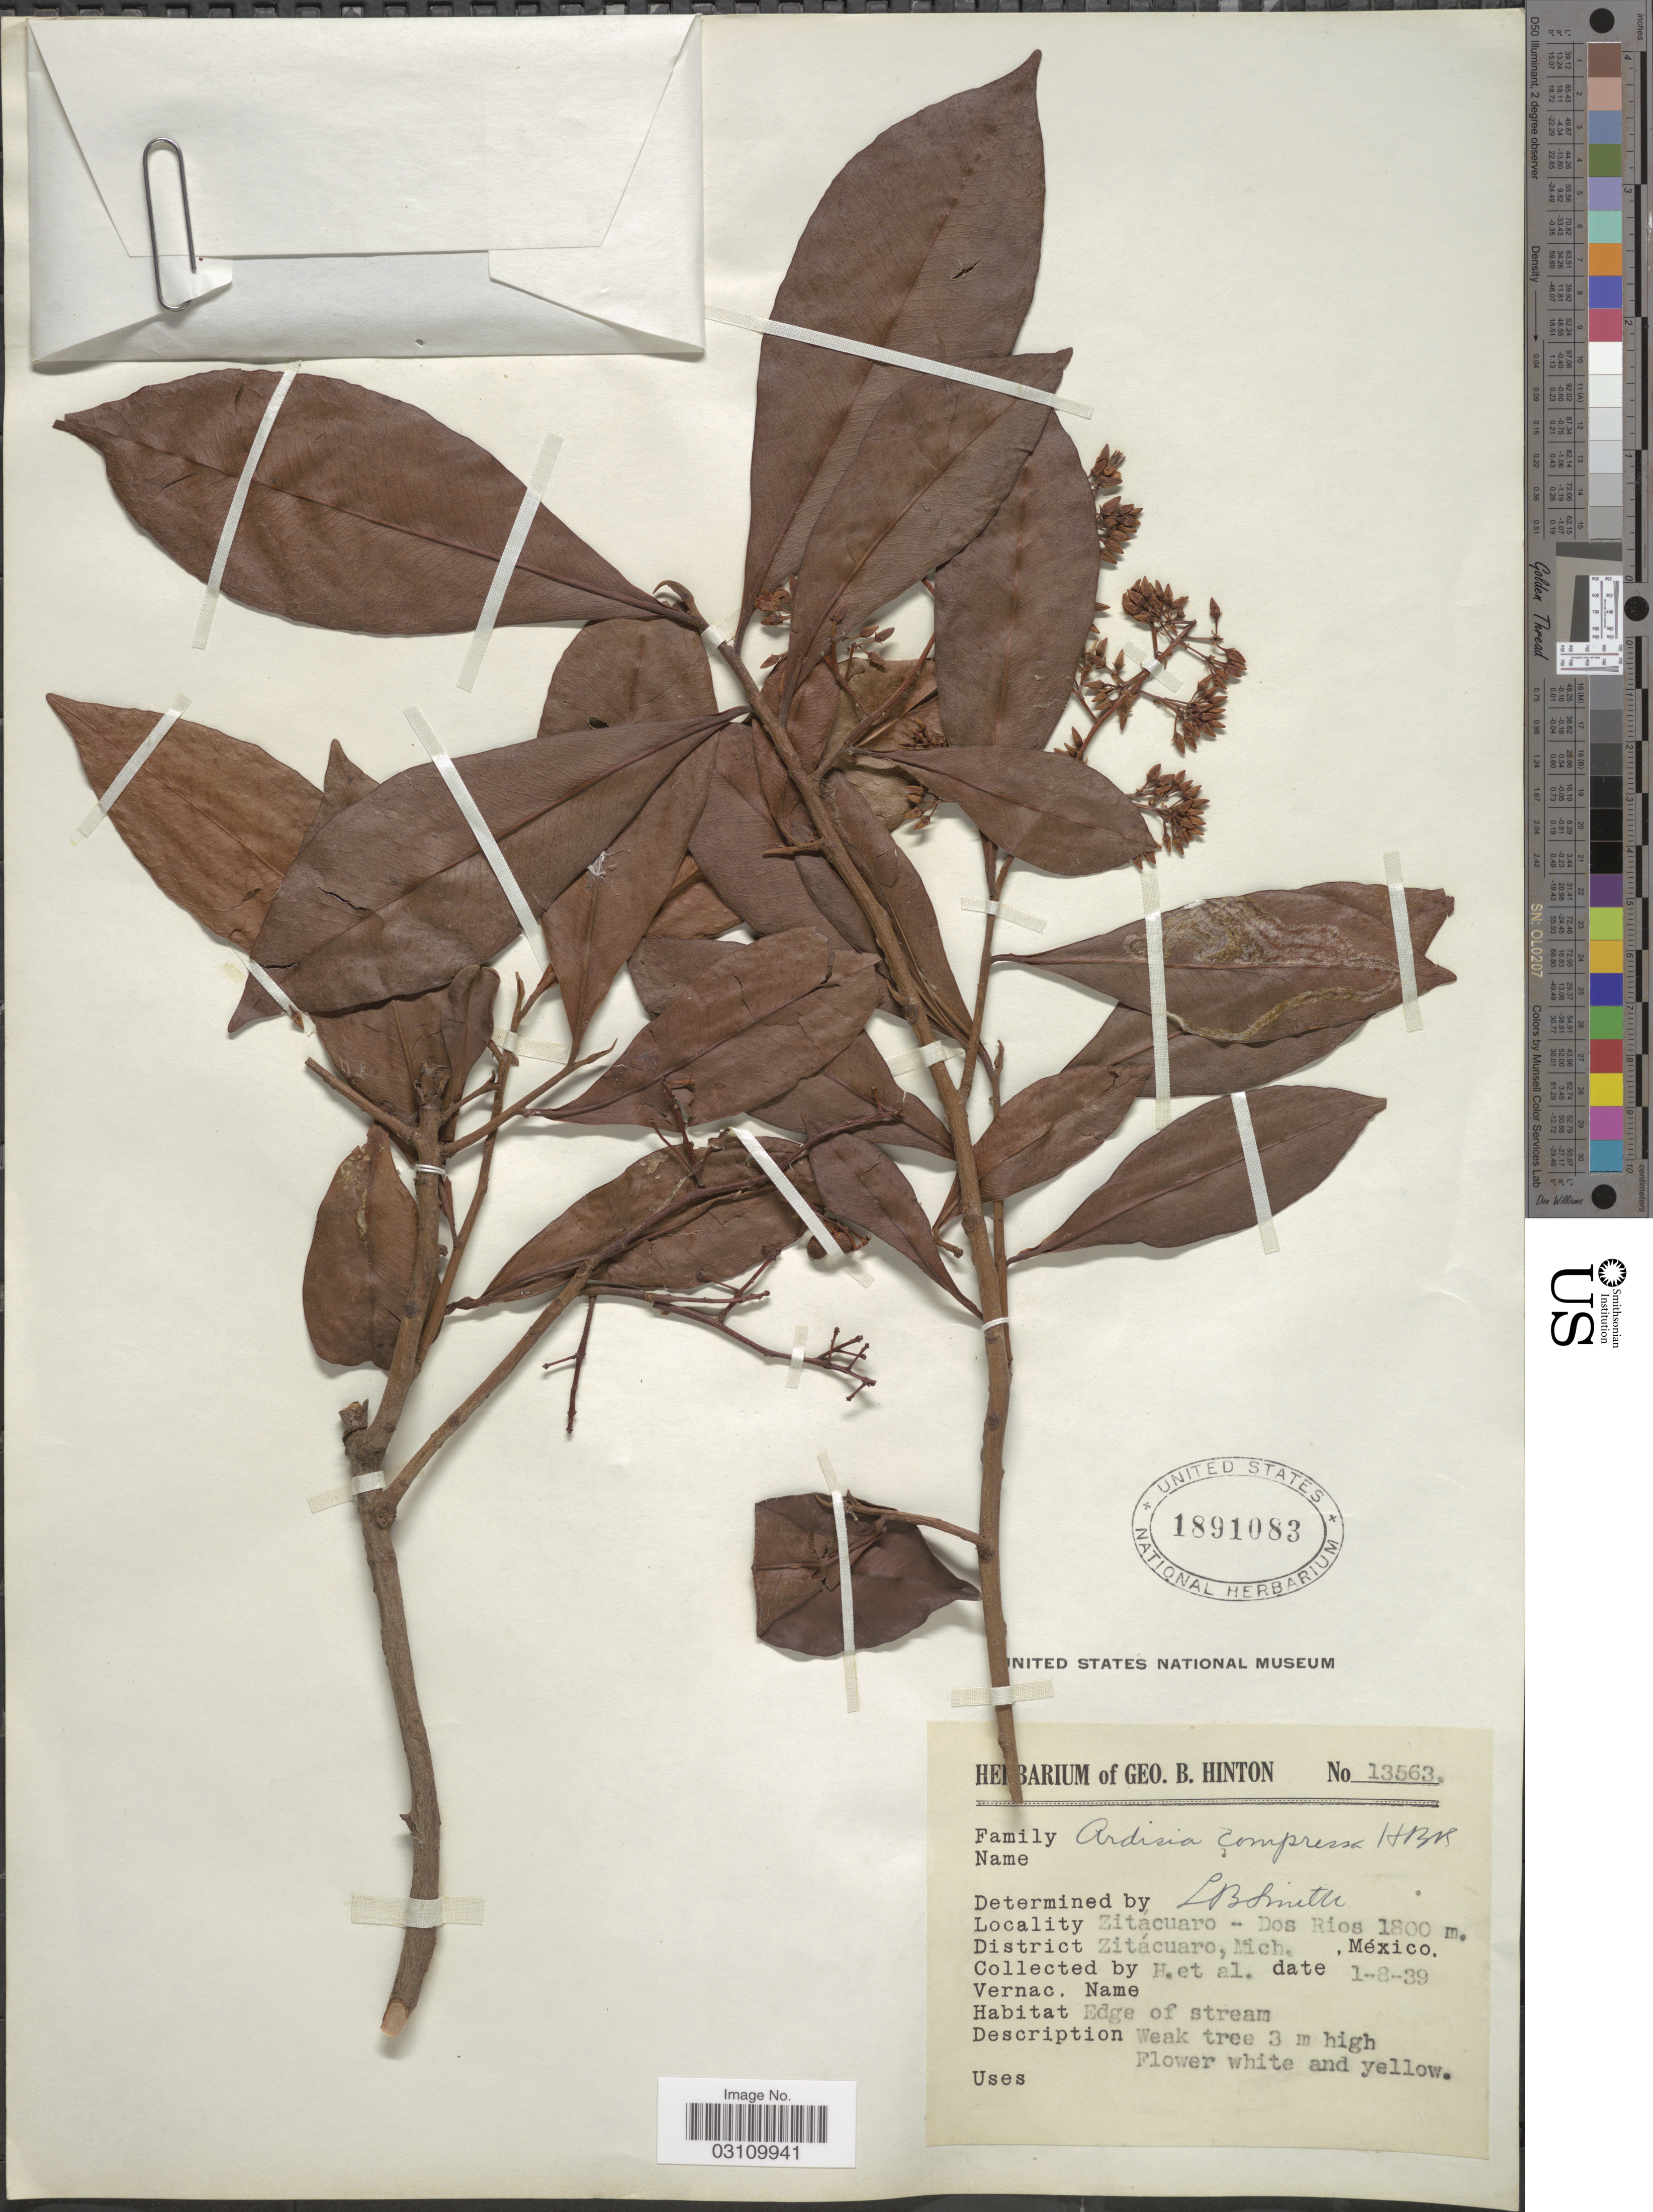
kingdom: Plantae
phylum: Tracheophyta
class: Magnoliopsida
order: Ericales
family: Primulaceae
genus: Ardisia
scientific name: Ardisia compressa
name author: Kunth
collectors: G. B. Hinton & et al.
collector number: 13563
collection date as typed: Transcribed d/m/y: 1/8/39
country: Mexico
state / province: Michoacán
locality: Zitácuaro-Dos Rios, District Zitácuaro.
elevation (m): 1800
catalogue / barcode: US 1891083